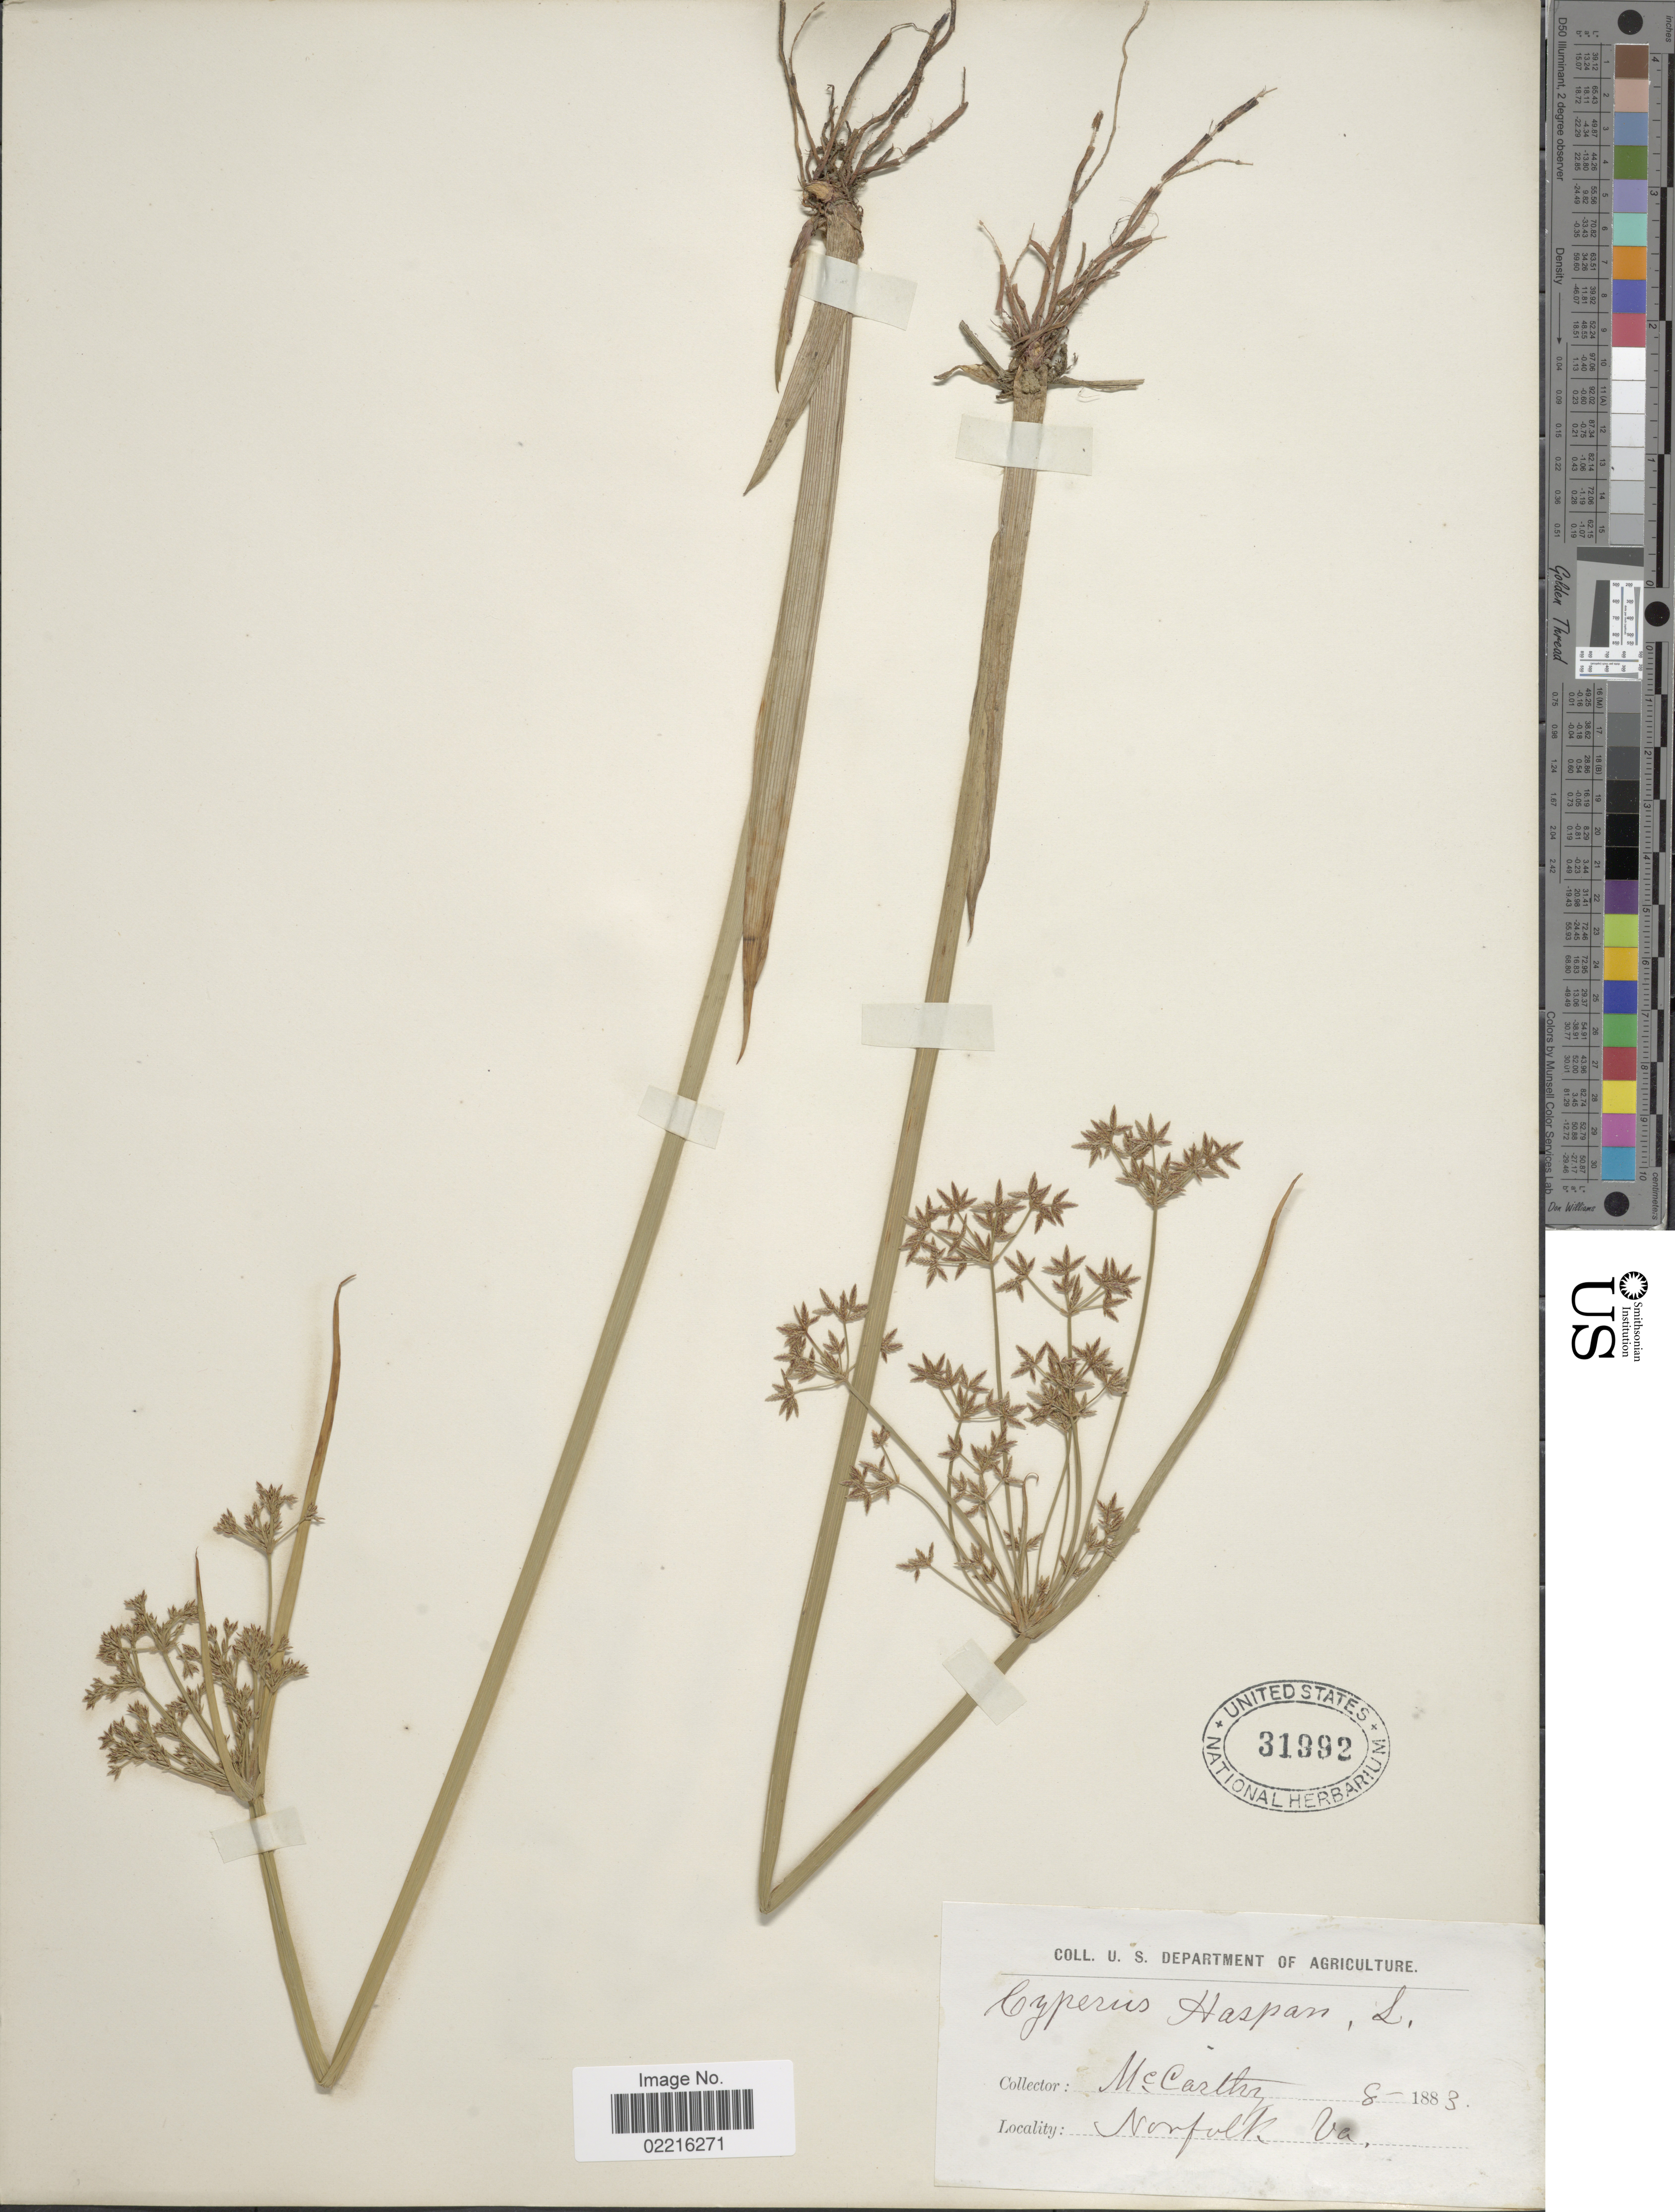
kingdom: Plantae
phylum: Tracheophyta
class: Liliopsida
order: Poales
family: Cyperaceae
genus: Cyperus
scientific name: Cyperus haspan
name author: L.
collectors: -- McCarthy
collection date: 1883-08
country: United States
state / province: Virginia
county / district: City of Norfolk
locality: Norfolk, Va.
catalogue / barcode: US 31992